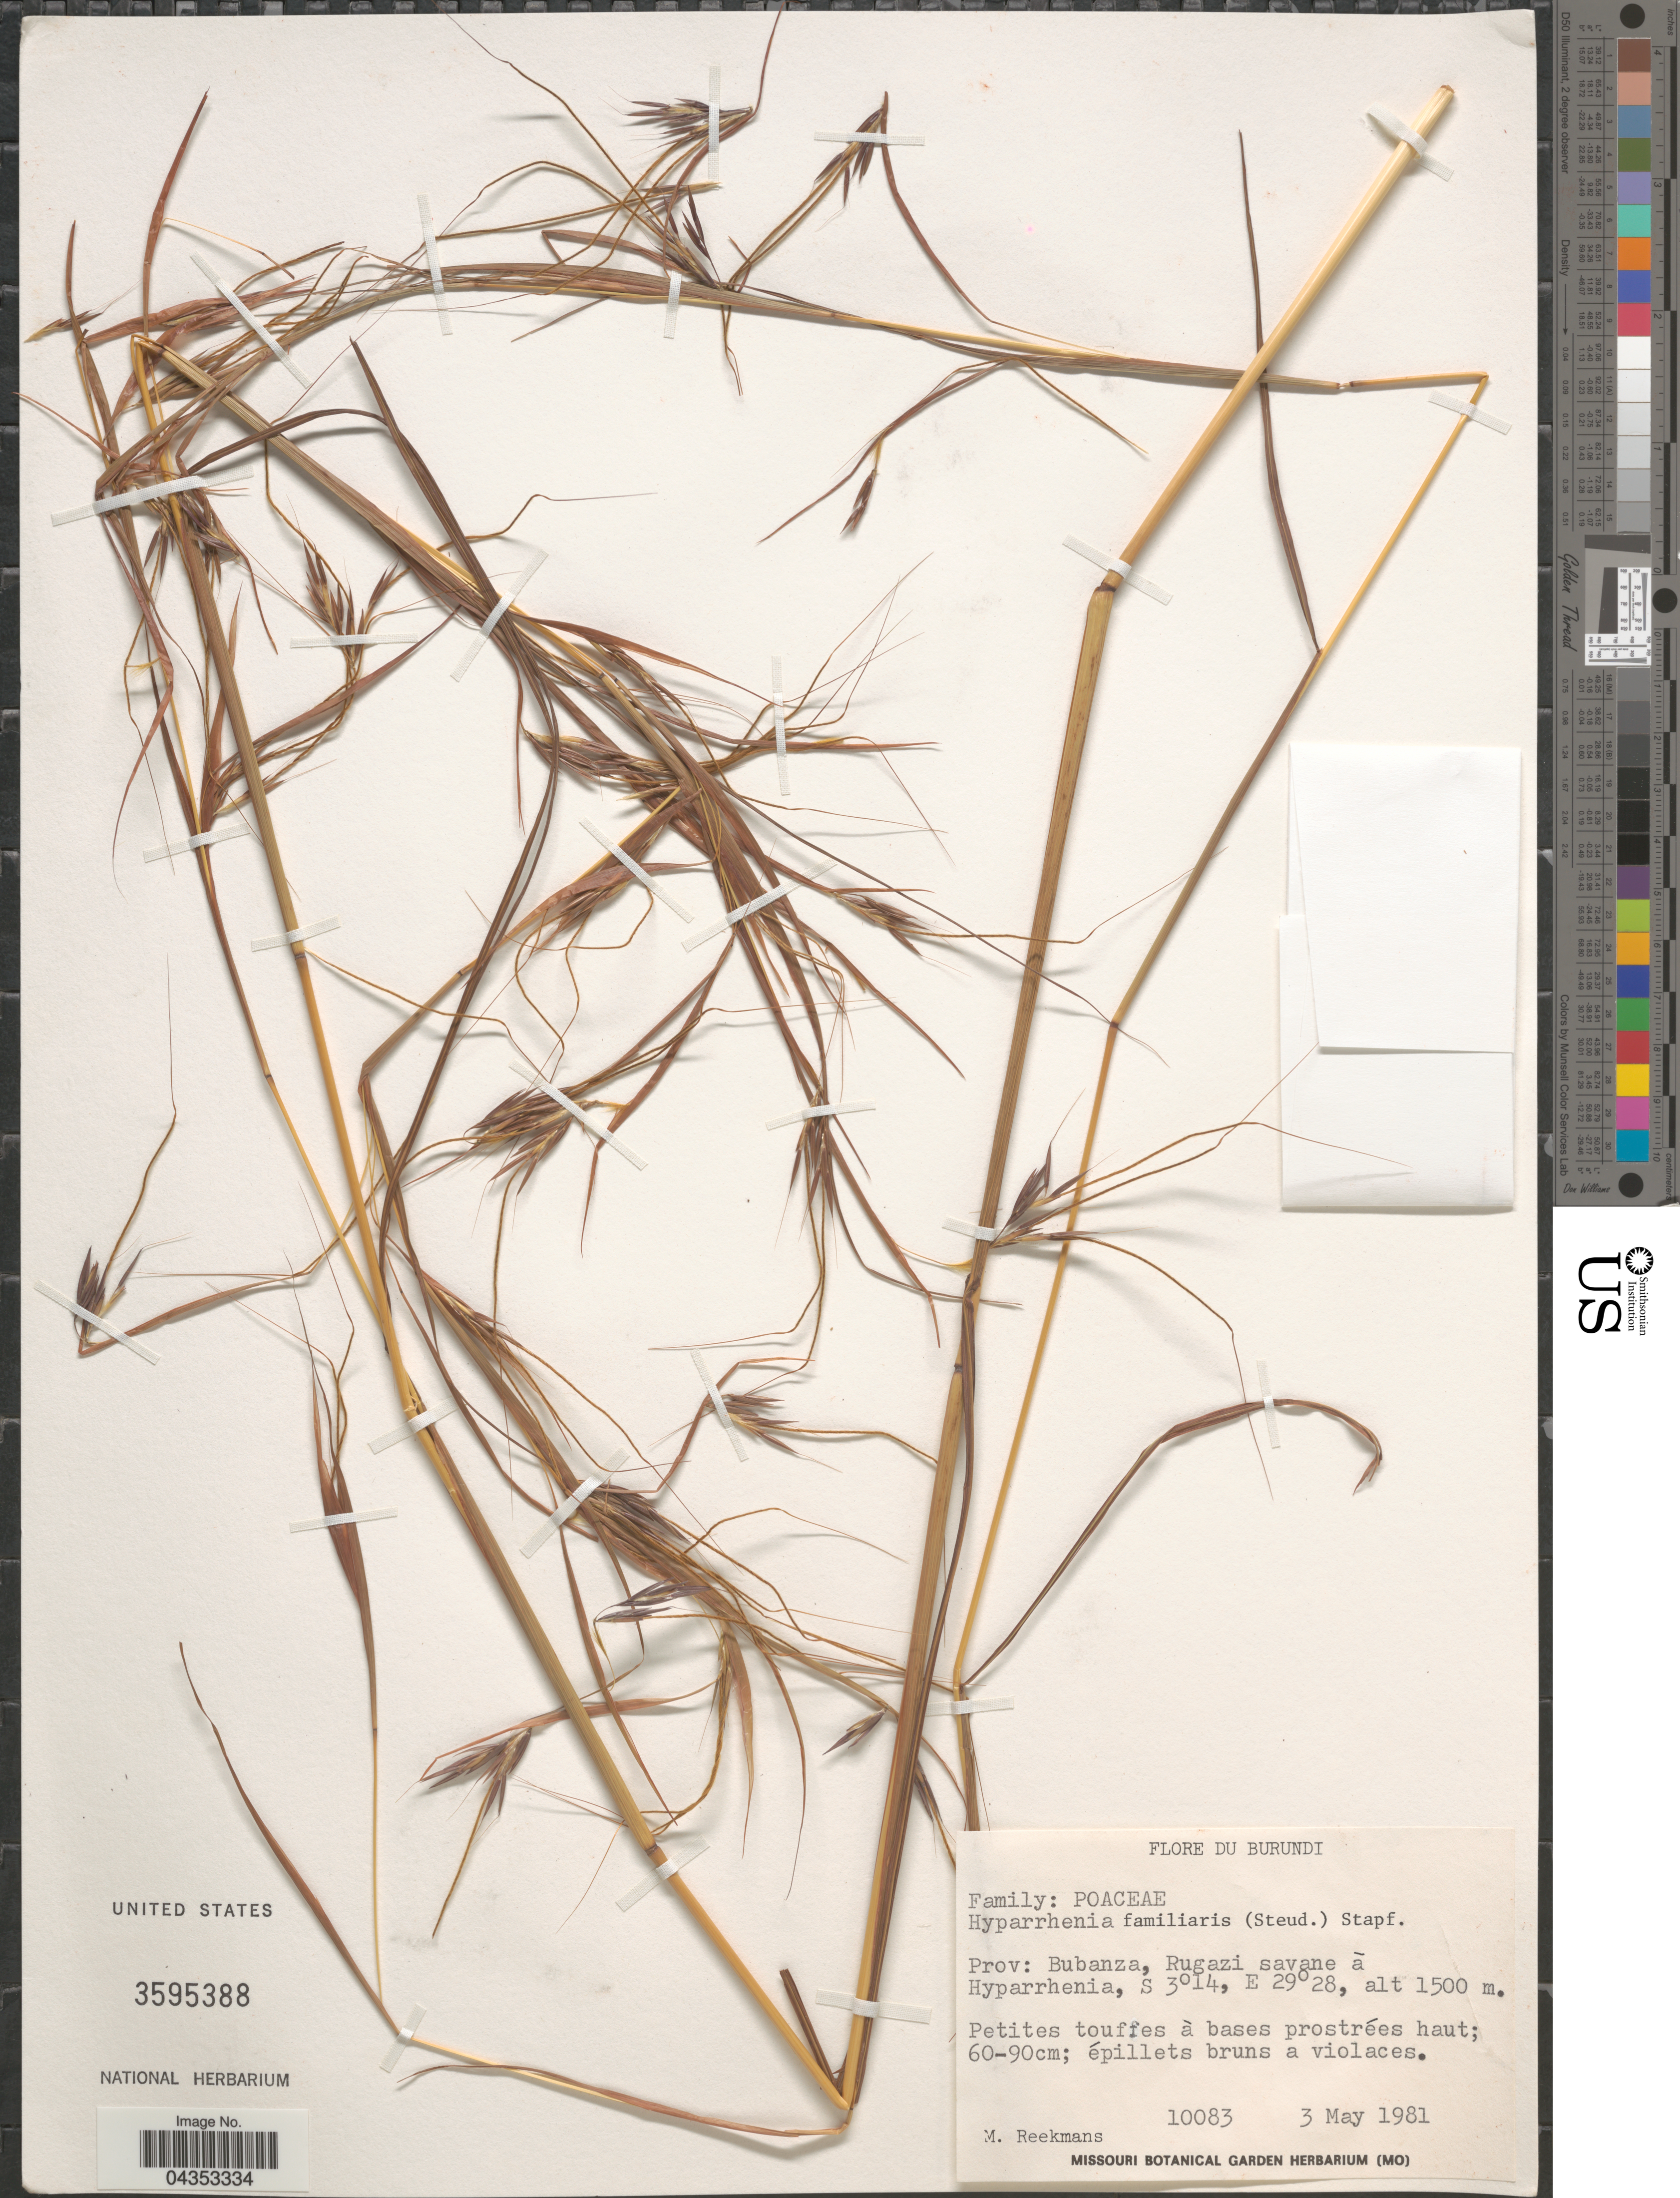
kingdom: Plantae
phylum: Tracheophyta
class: Liliopsida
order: Poales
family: Poaceae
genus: Hyparrhenia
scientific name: Hyparrhenia familiaris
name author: (Steud.) Stapf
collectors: M. Reekmans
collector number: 10083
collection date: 1981-05-03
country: Burundi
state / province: Bubanza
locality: Rugazi savane à Hyparrhenia.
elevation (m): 1500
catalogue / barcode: US 3595388